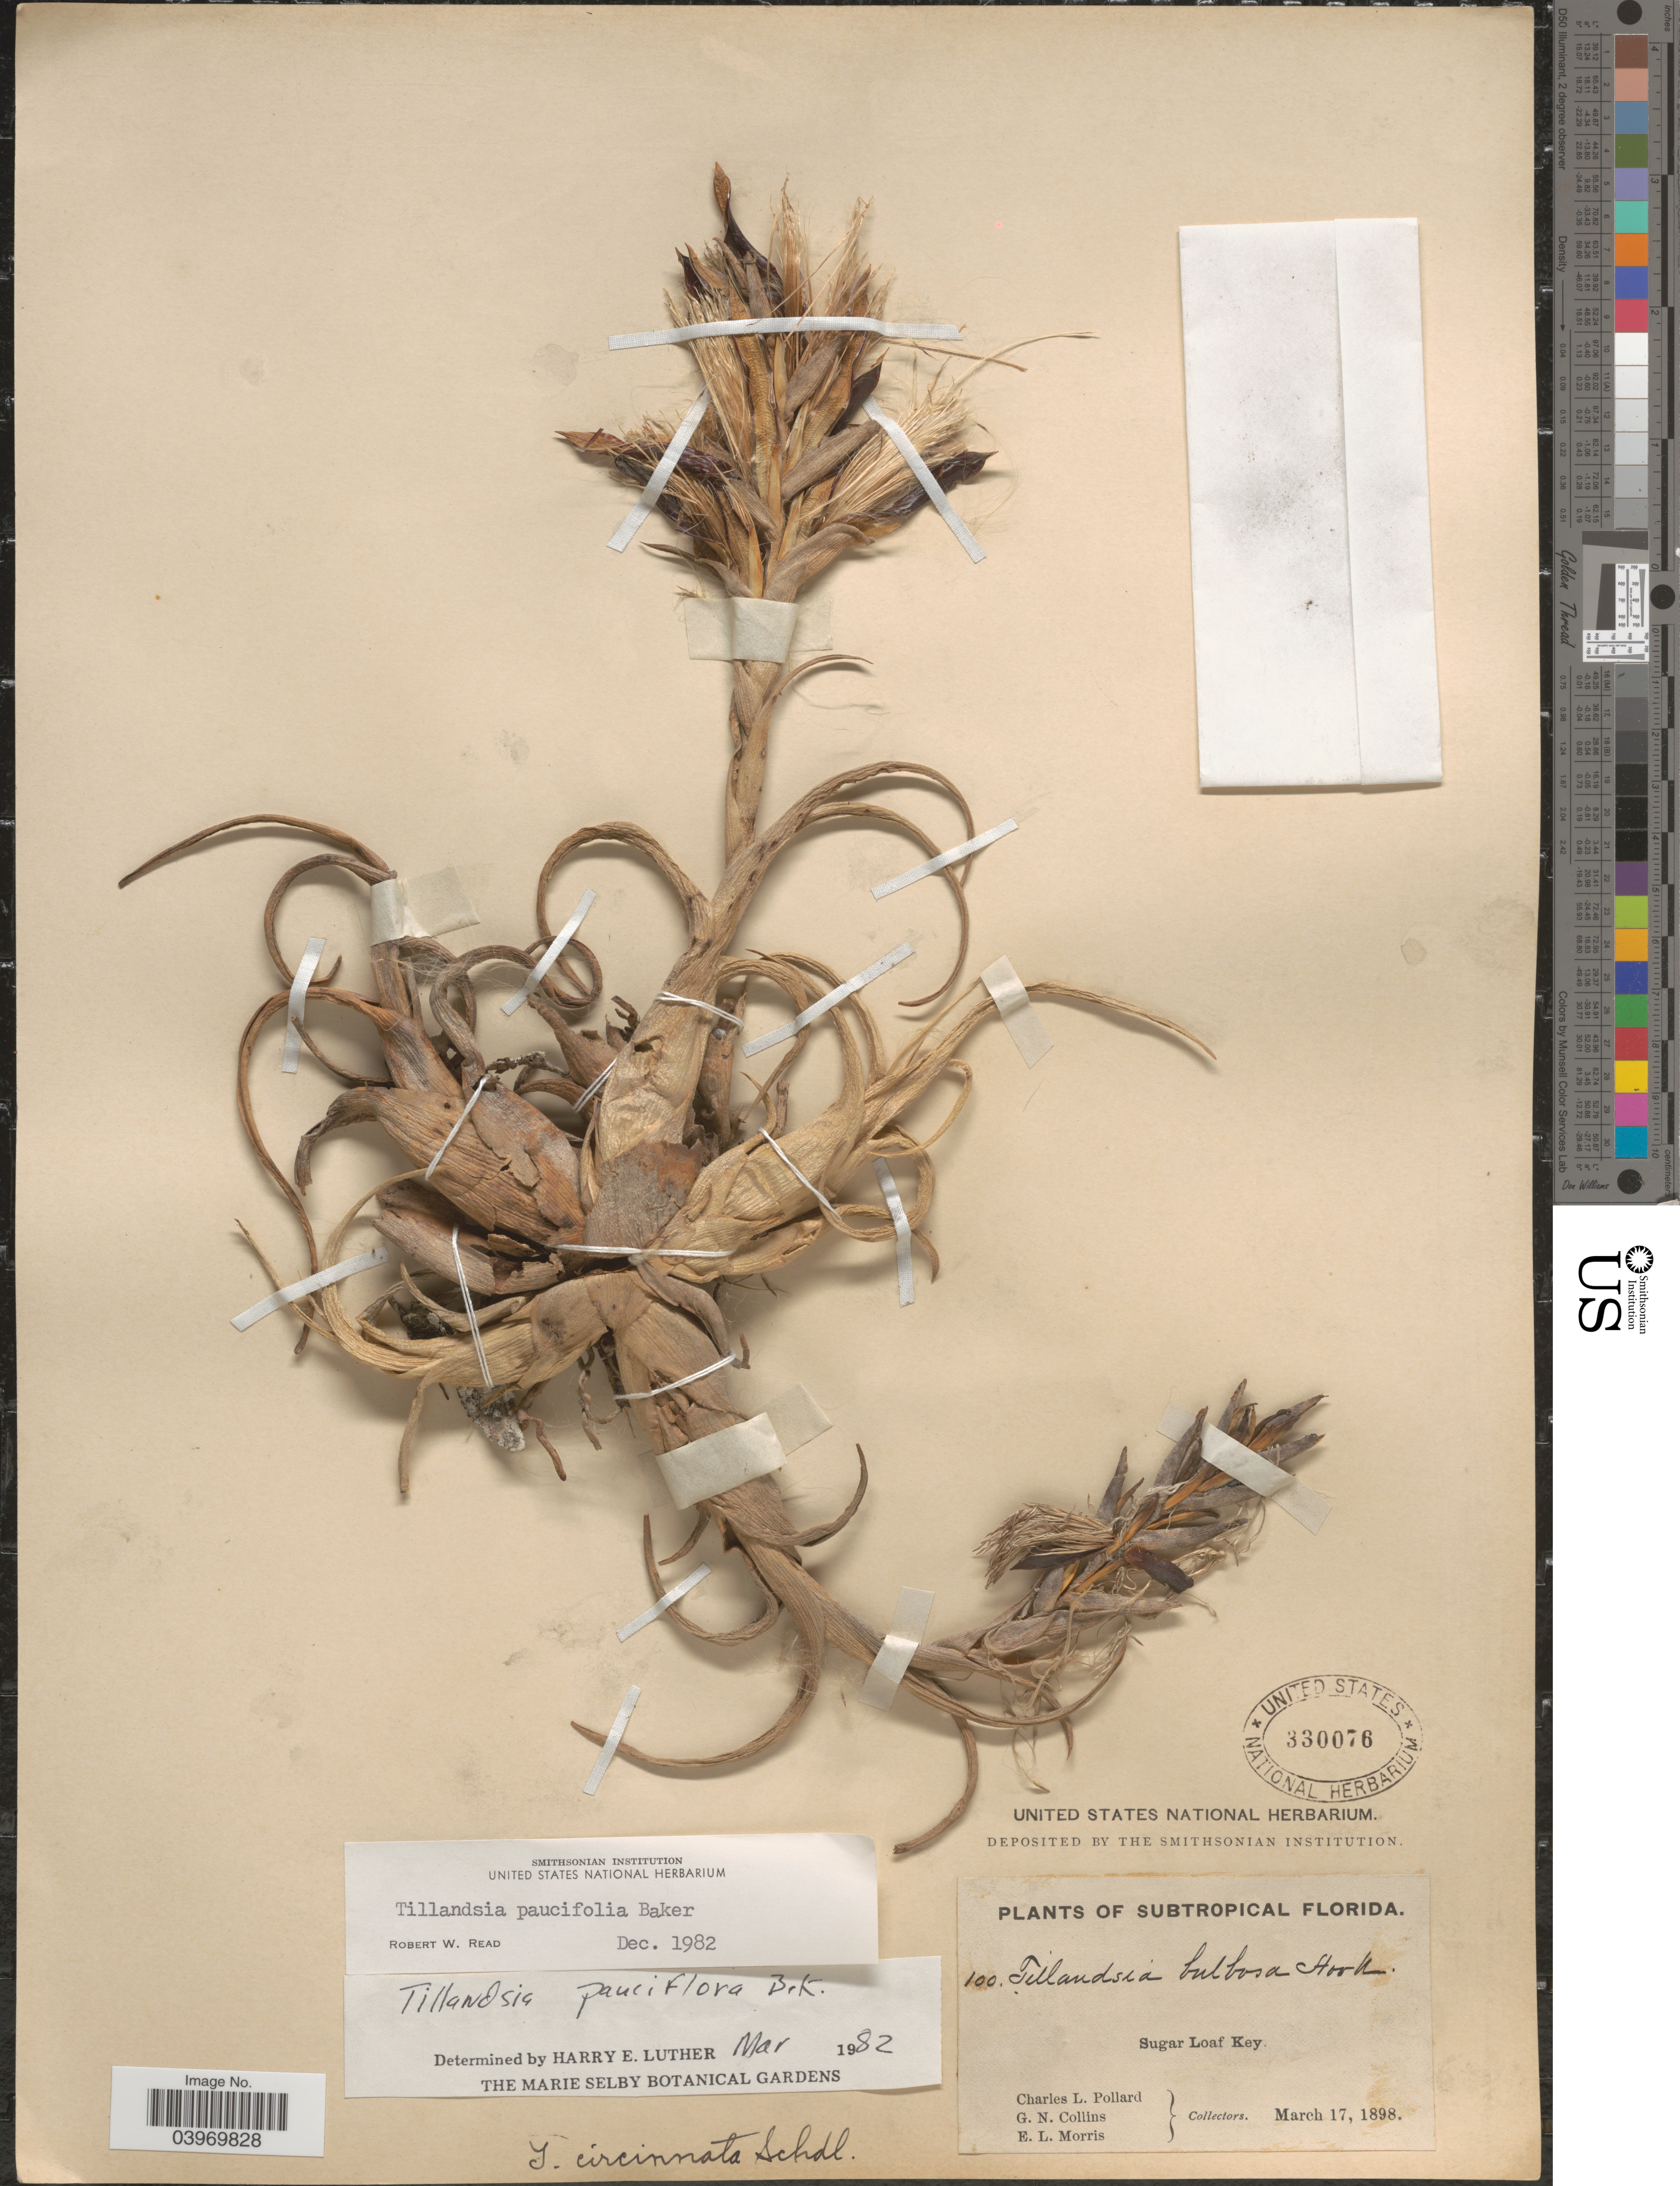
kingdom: Plantae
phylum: Tracheophyta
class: Liliopsida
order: Poales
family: Bromeliaceae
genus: Tillandsia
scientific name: Tillandsia paucifolia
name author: Baker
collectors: C. L. Pollard, G. Collins & E. Morris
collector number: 100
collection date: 1898-03-17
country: United States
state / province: Florida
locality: Subtropical Florida. Sugar Loaf Key.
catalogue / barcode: US 330076